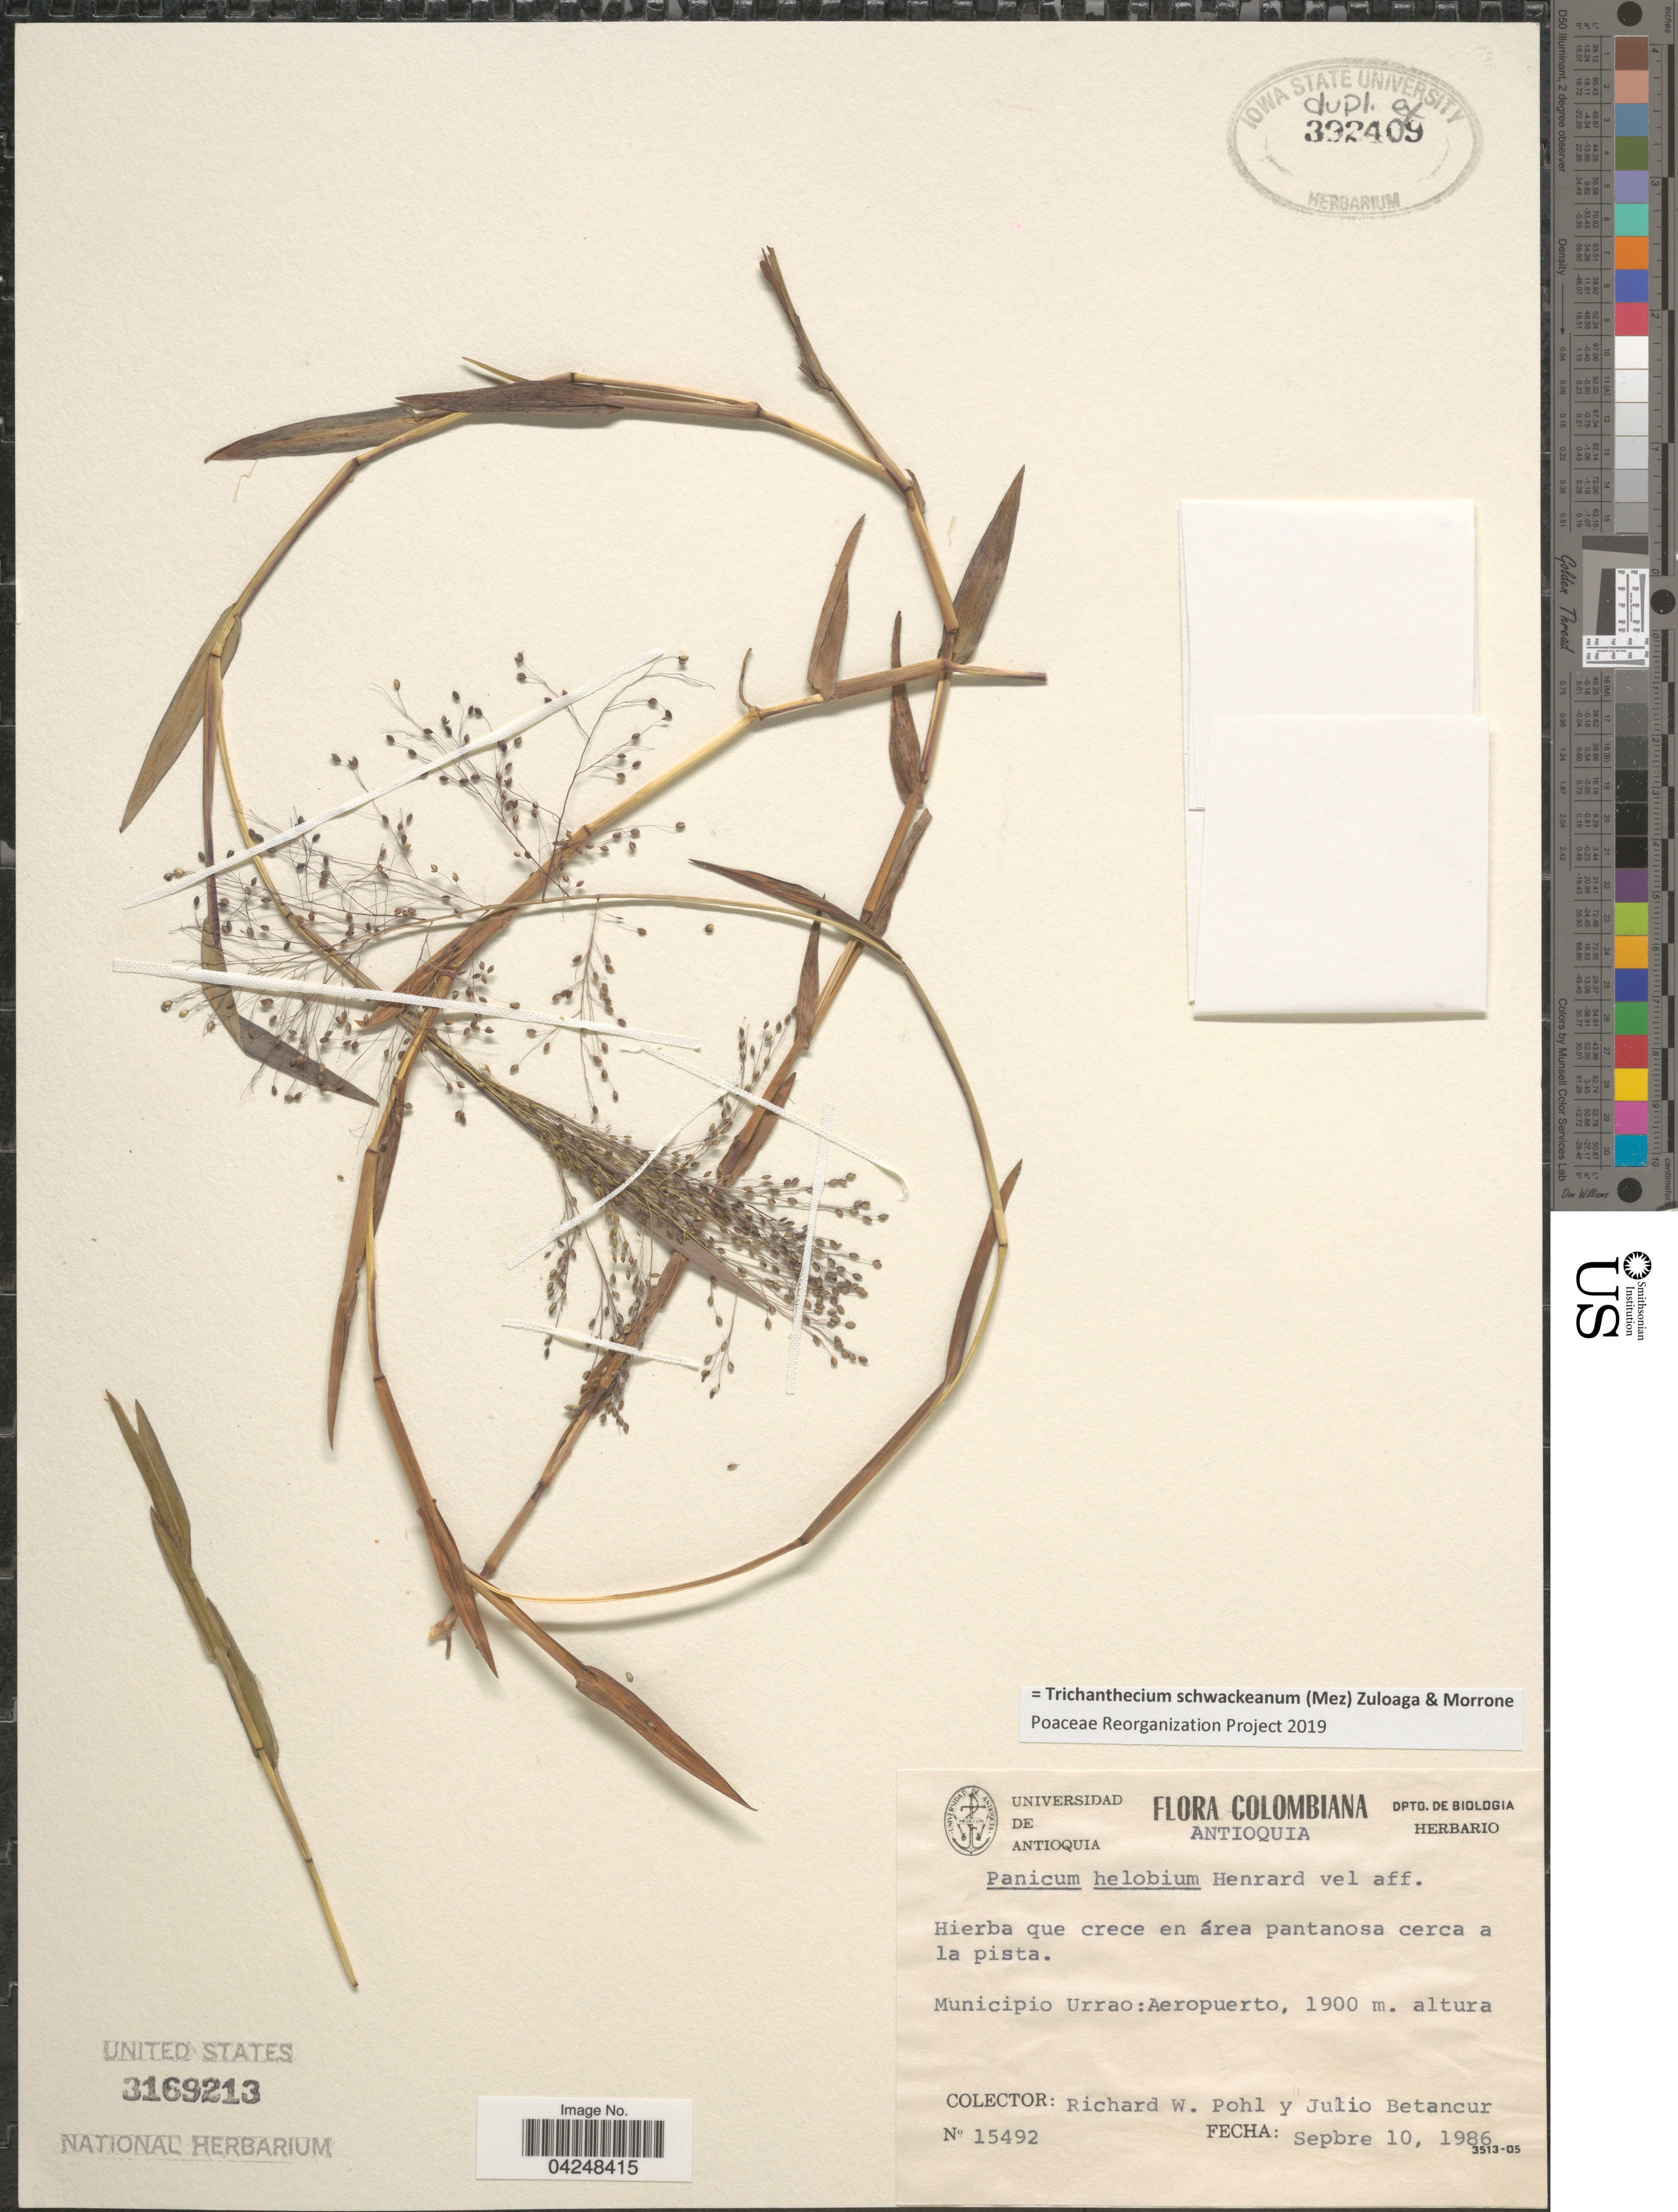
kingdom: Plantae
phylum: Tracheophyta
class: Liliopsida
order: Poales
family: Poaceae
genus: Trichanthecium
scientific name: Trichanthecium schwackeanum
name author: (Mez) Zuloaga & Morrone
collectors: R. W. Pohl & J. Betancur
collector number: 15492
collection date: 1986-09-10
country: Colombia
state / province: Antioquia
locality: Municipio Urrao: Aeropuerto.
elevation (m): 1900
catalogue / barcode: US 3169213